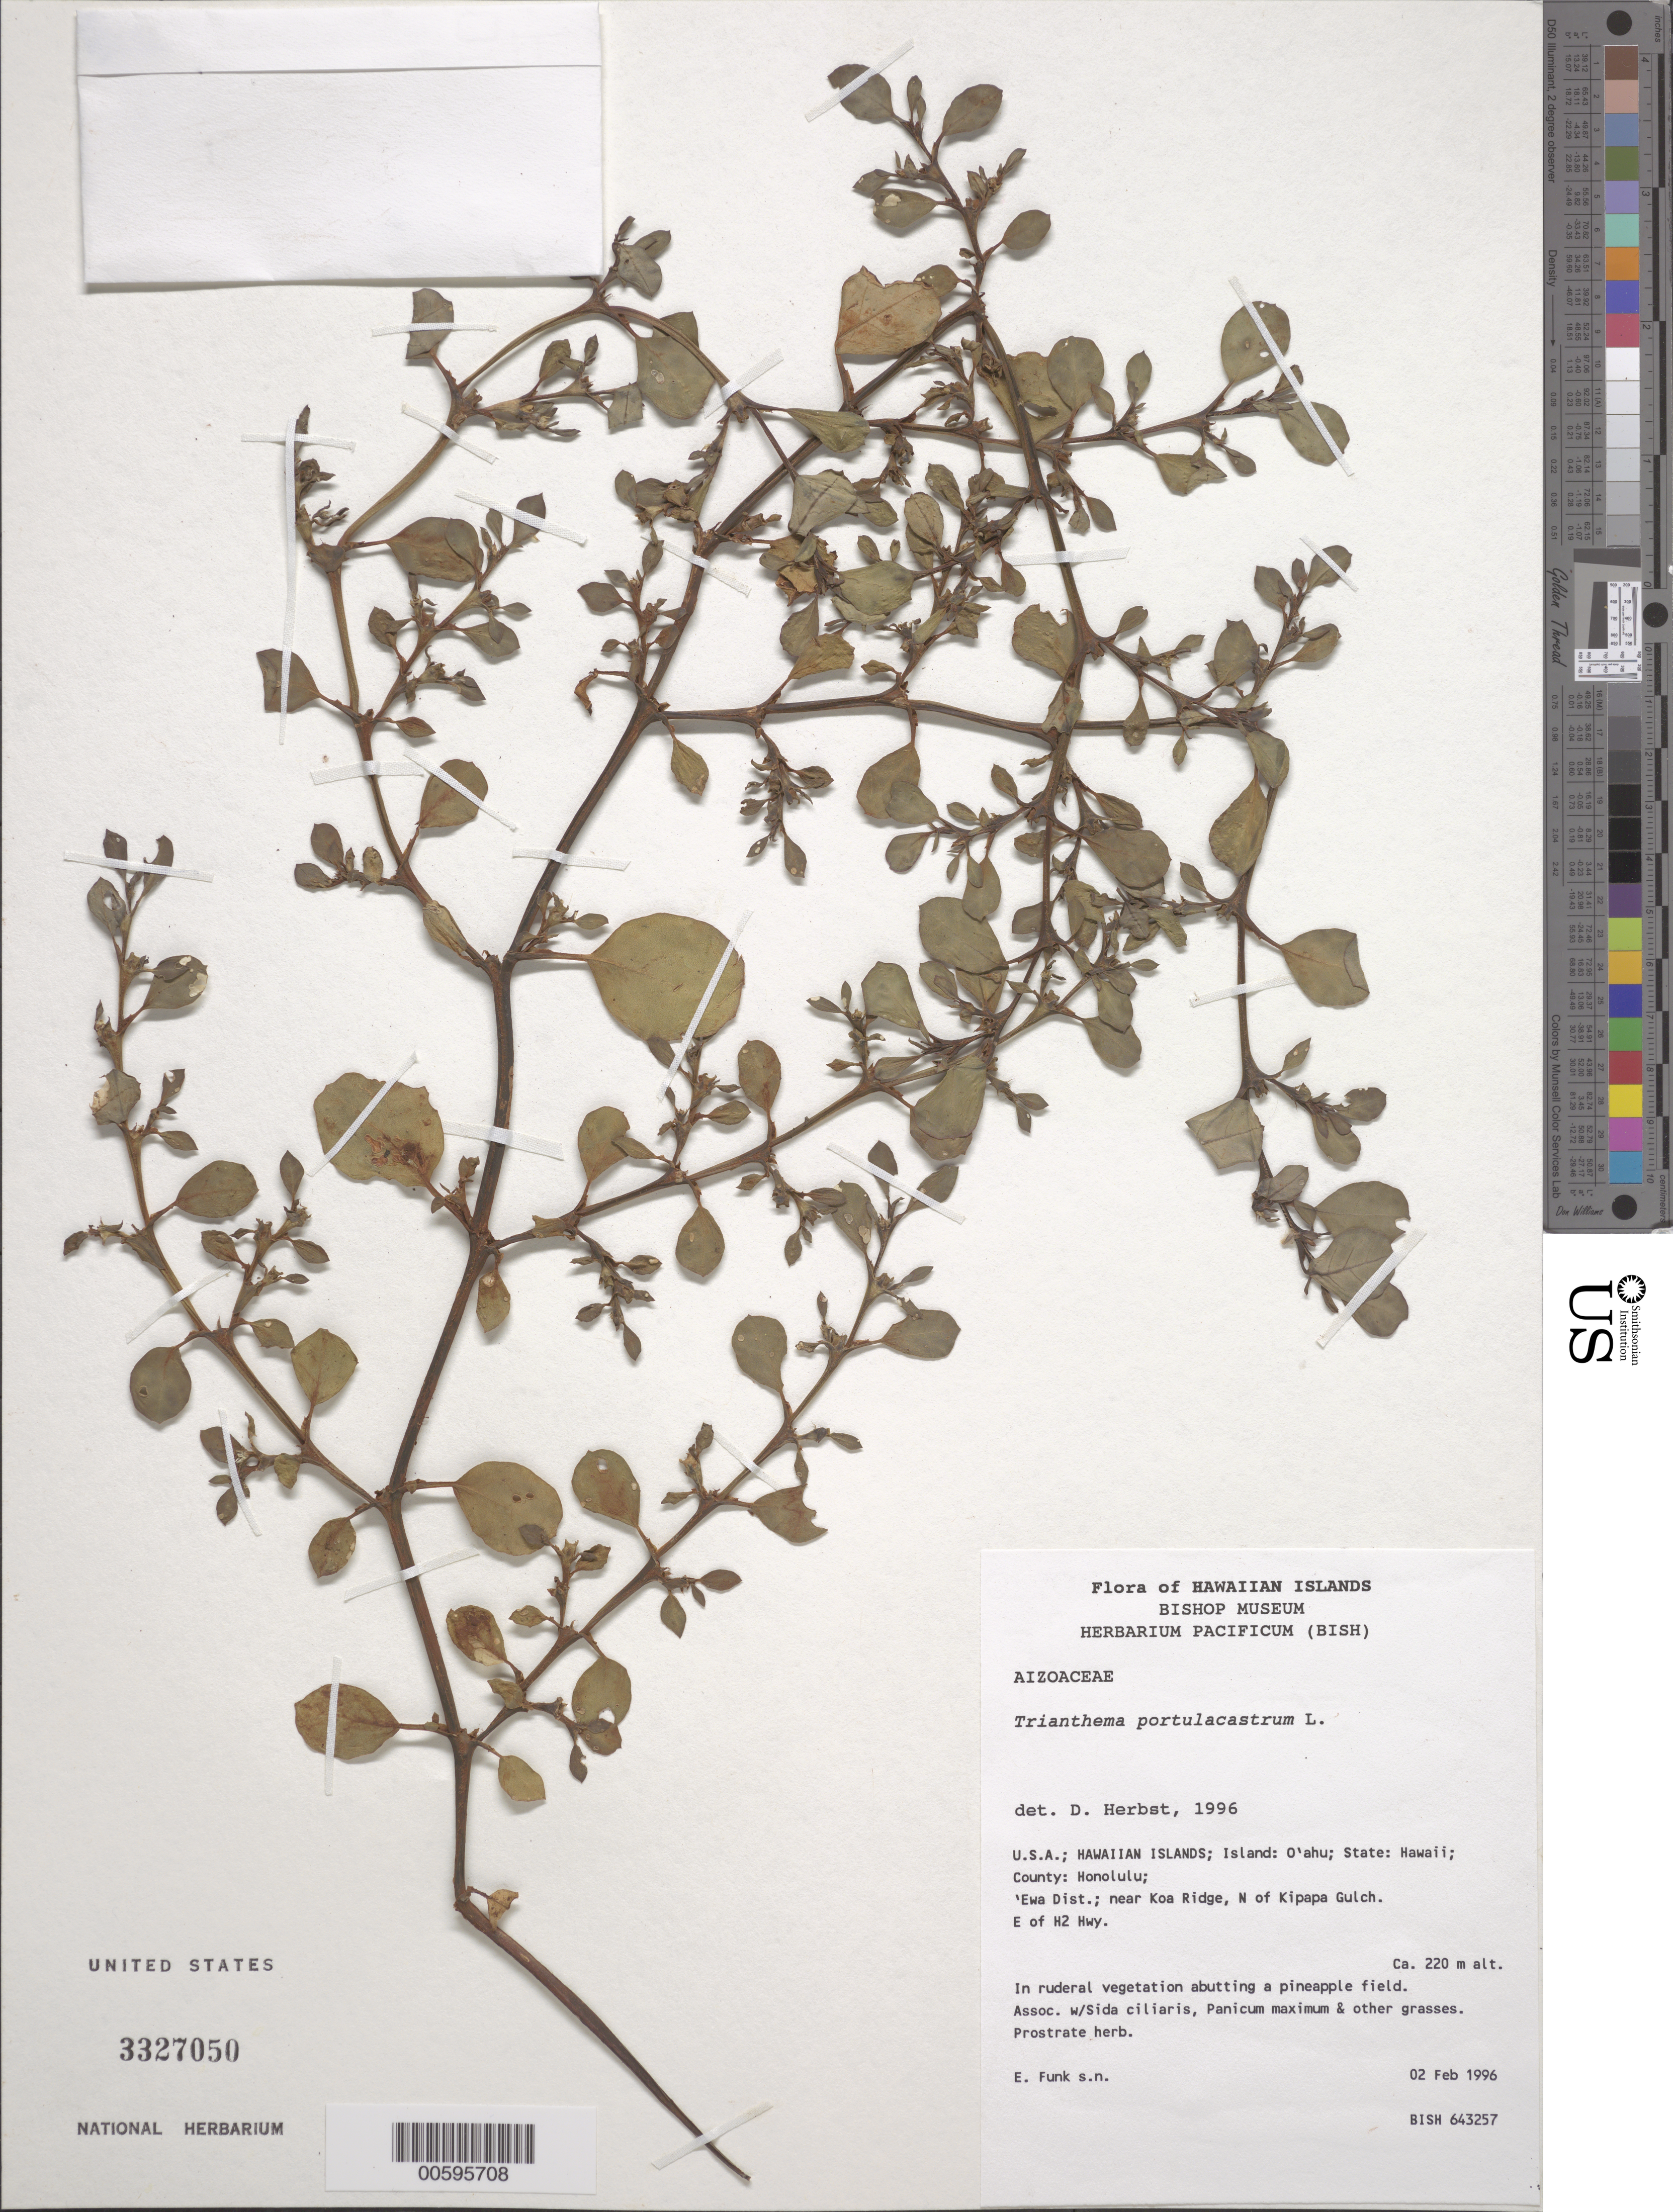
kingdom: Plantae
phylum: Tracheophyta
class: Magnoliopsida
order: Caryophyllales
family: Aizoaceae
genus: Trianthema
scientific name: Trianthema portulacastrum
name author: L.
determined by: Herbst, D. R.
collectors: E. Funk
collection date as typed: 2 Feb 1996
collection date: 1996-02-02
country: United States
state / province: Hawaii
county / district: Honolulu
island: Oahu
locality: County: Honolulu; 'Ewa Dist.; near Koa Ridge, N of Kipapa Gulch. E of H2 Hwy.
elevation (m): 220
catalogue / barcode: US 3327050